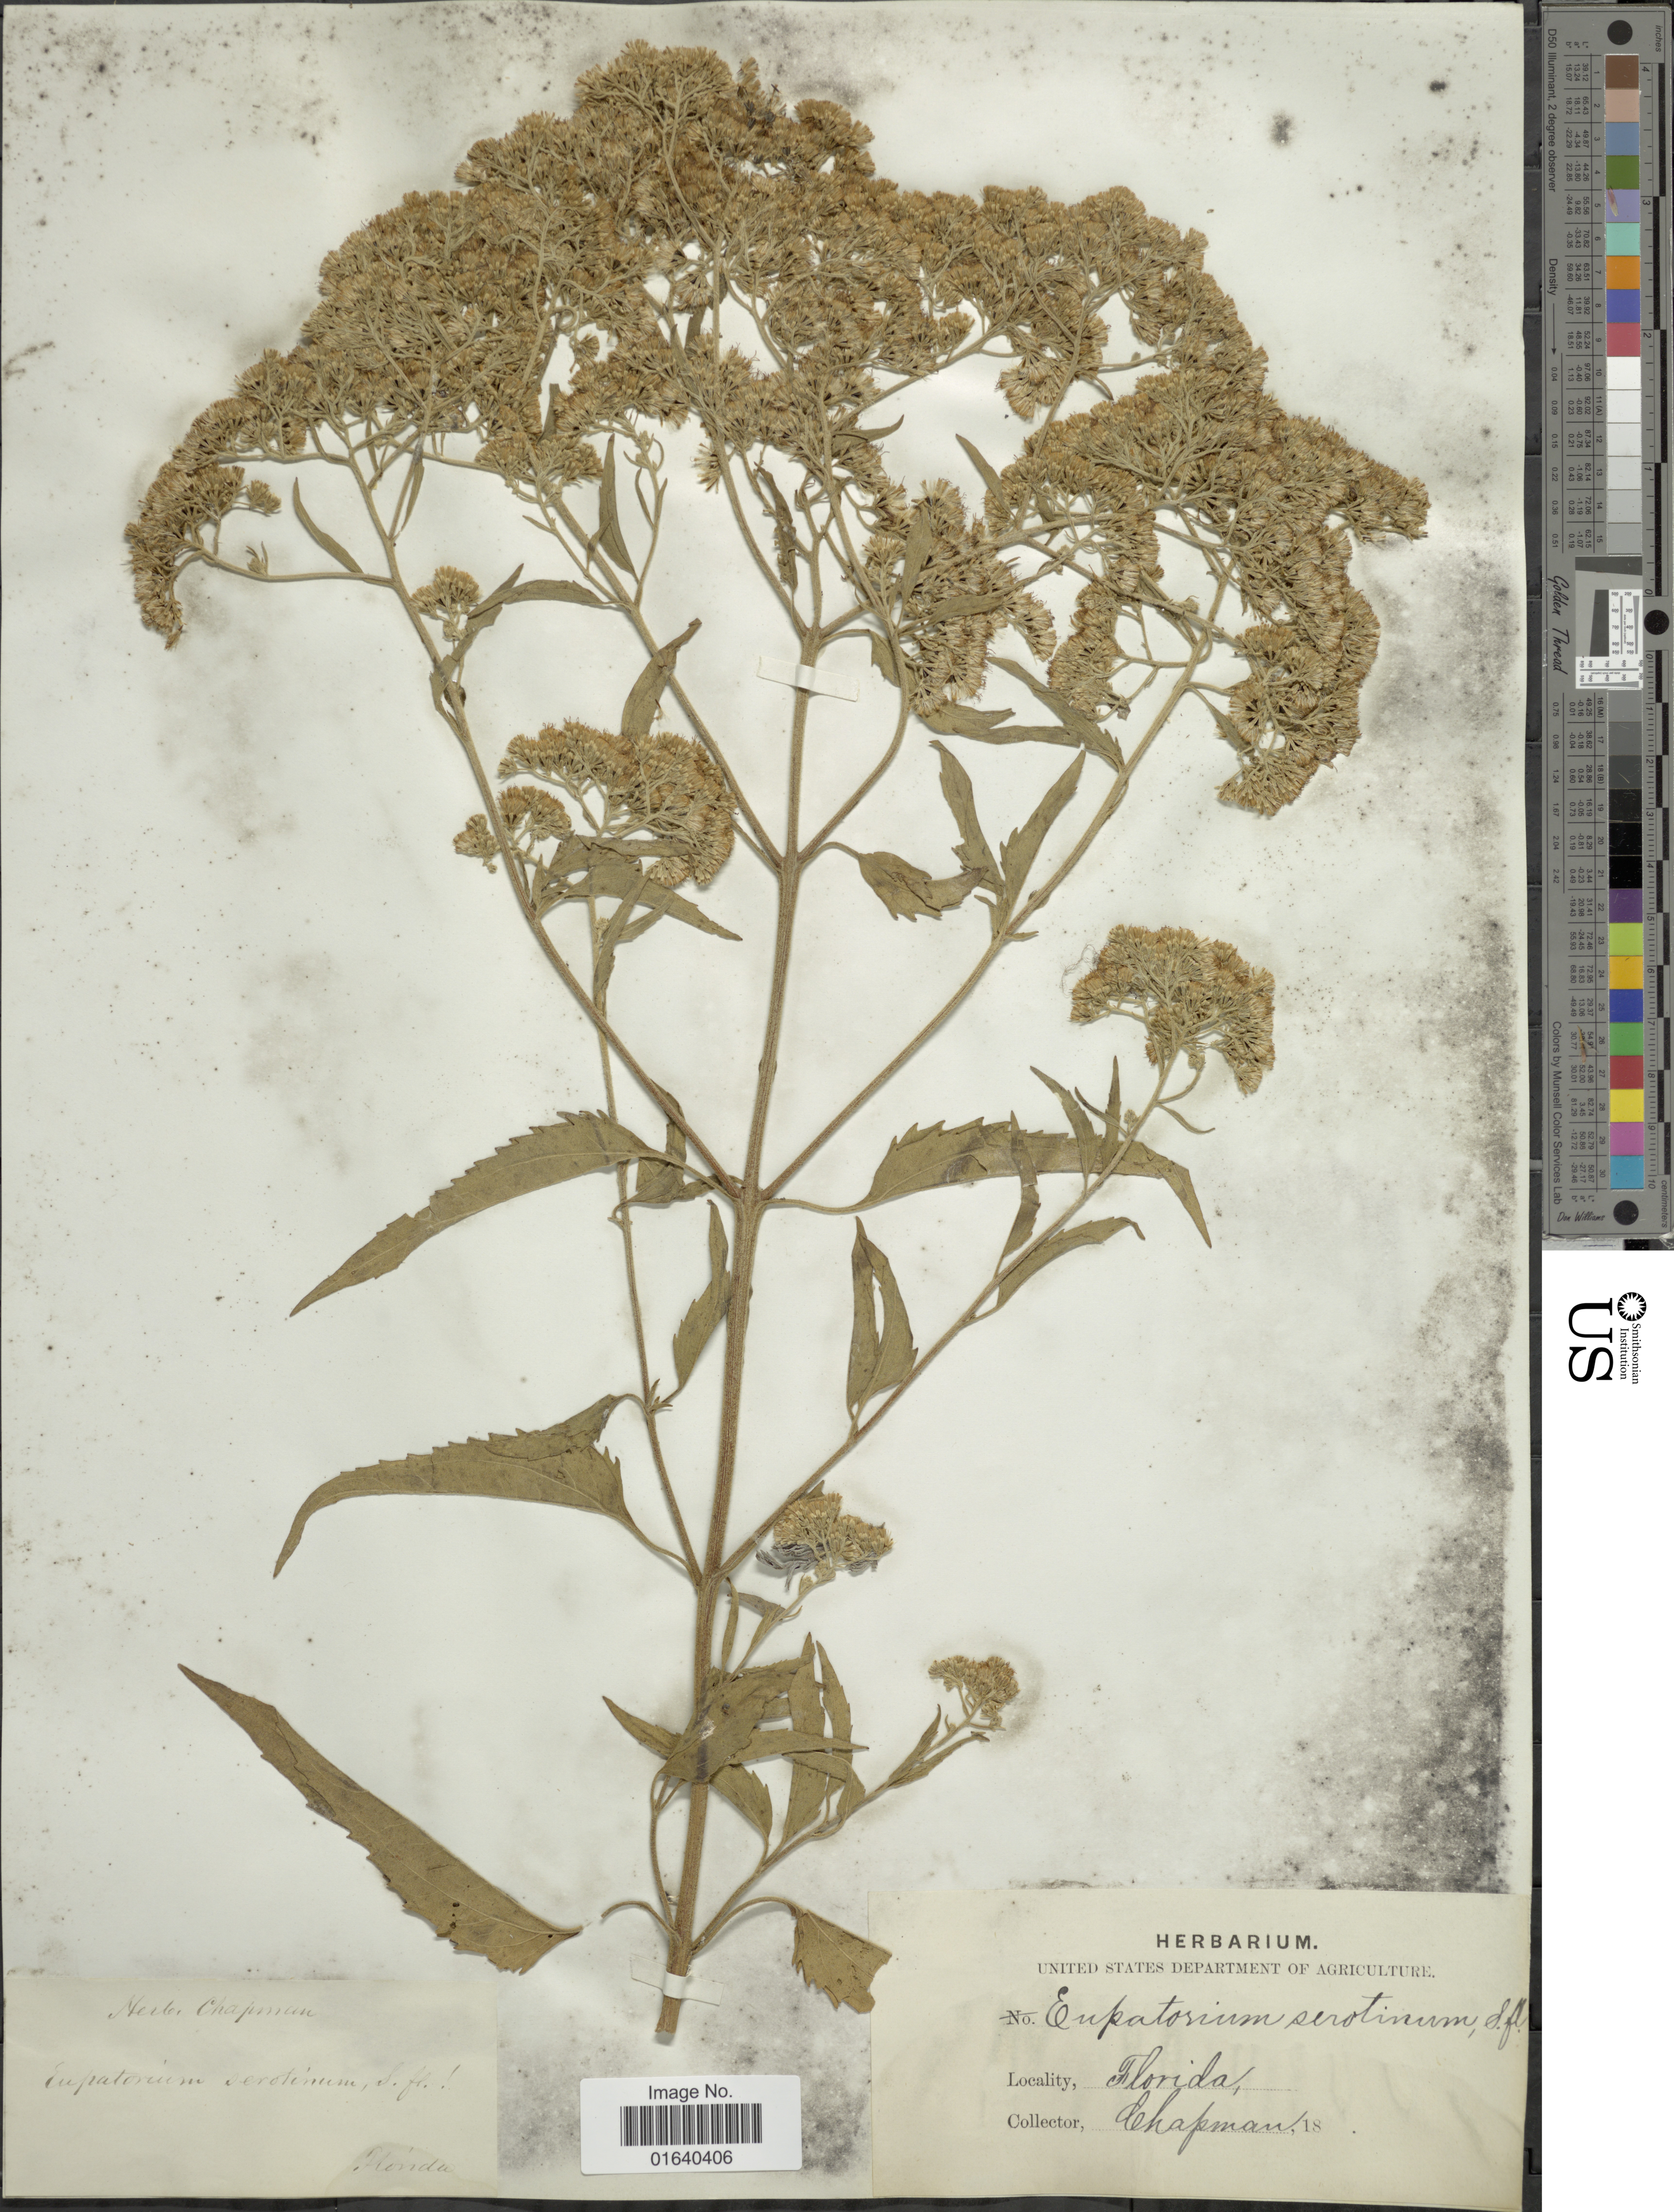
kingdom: Plantae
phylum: Tracheophyta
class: Magnoliopsida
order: Asterales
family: Asteraceae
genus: Eupatorium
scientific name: Eupatorium serotinum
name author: Michx.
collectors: A. Chapman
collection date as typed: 18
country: United States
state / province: Florida